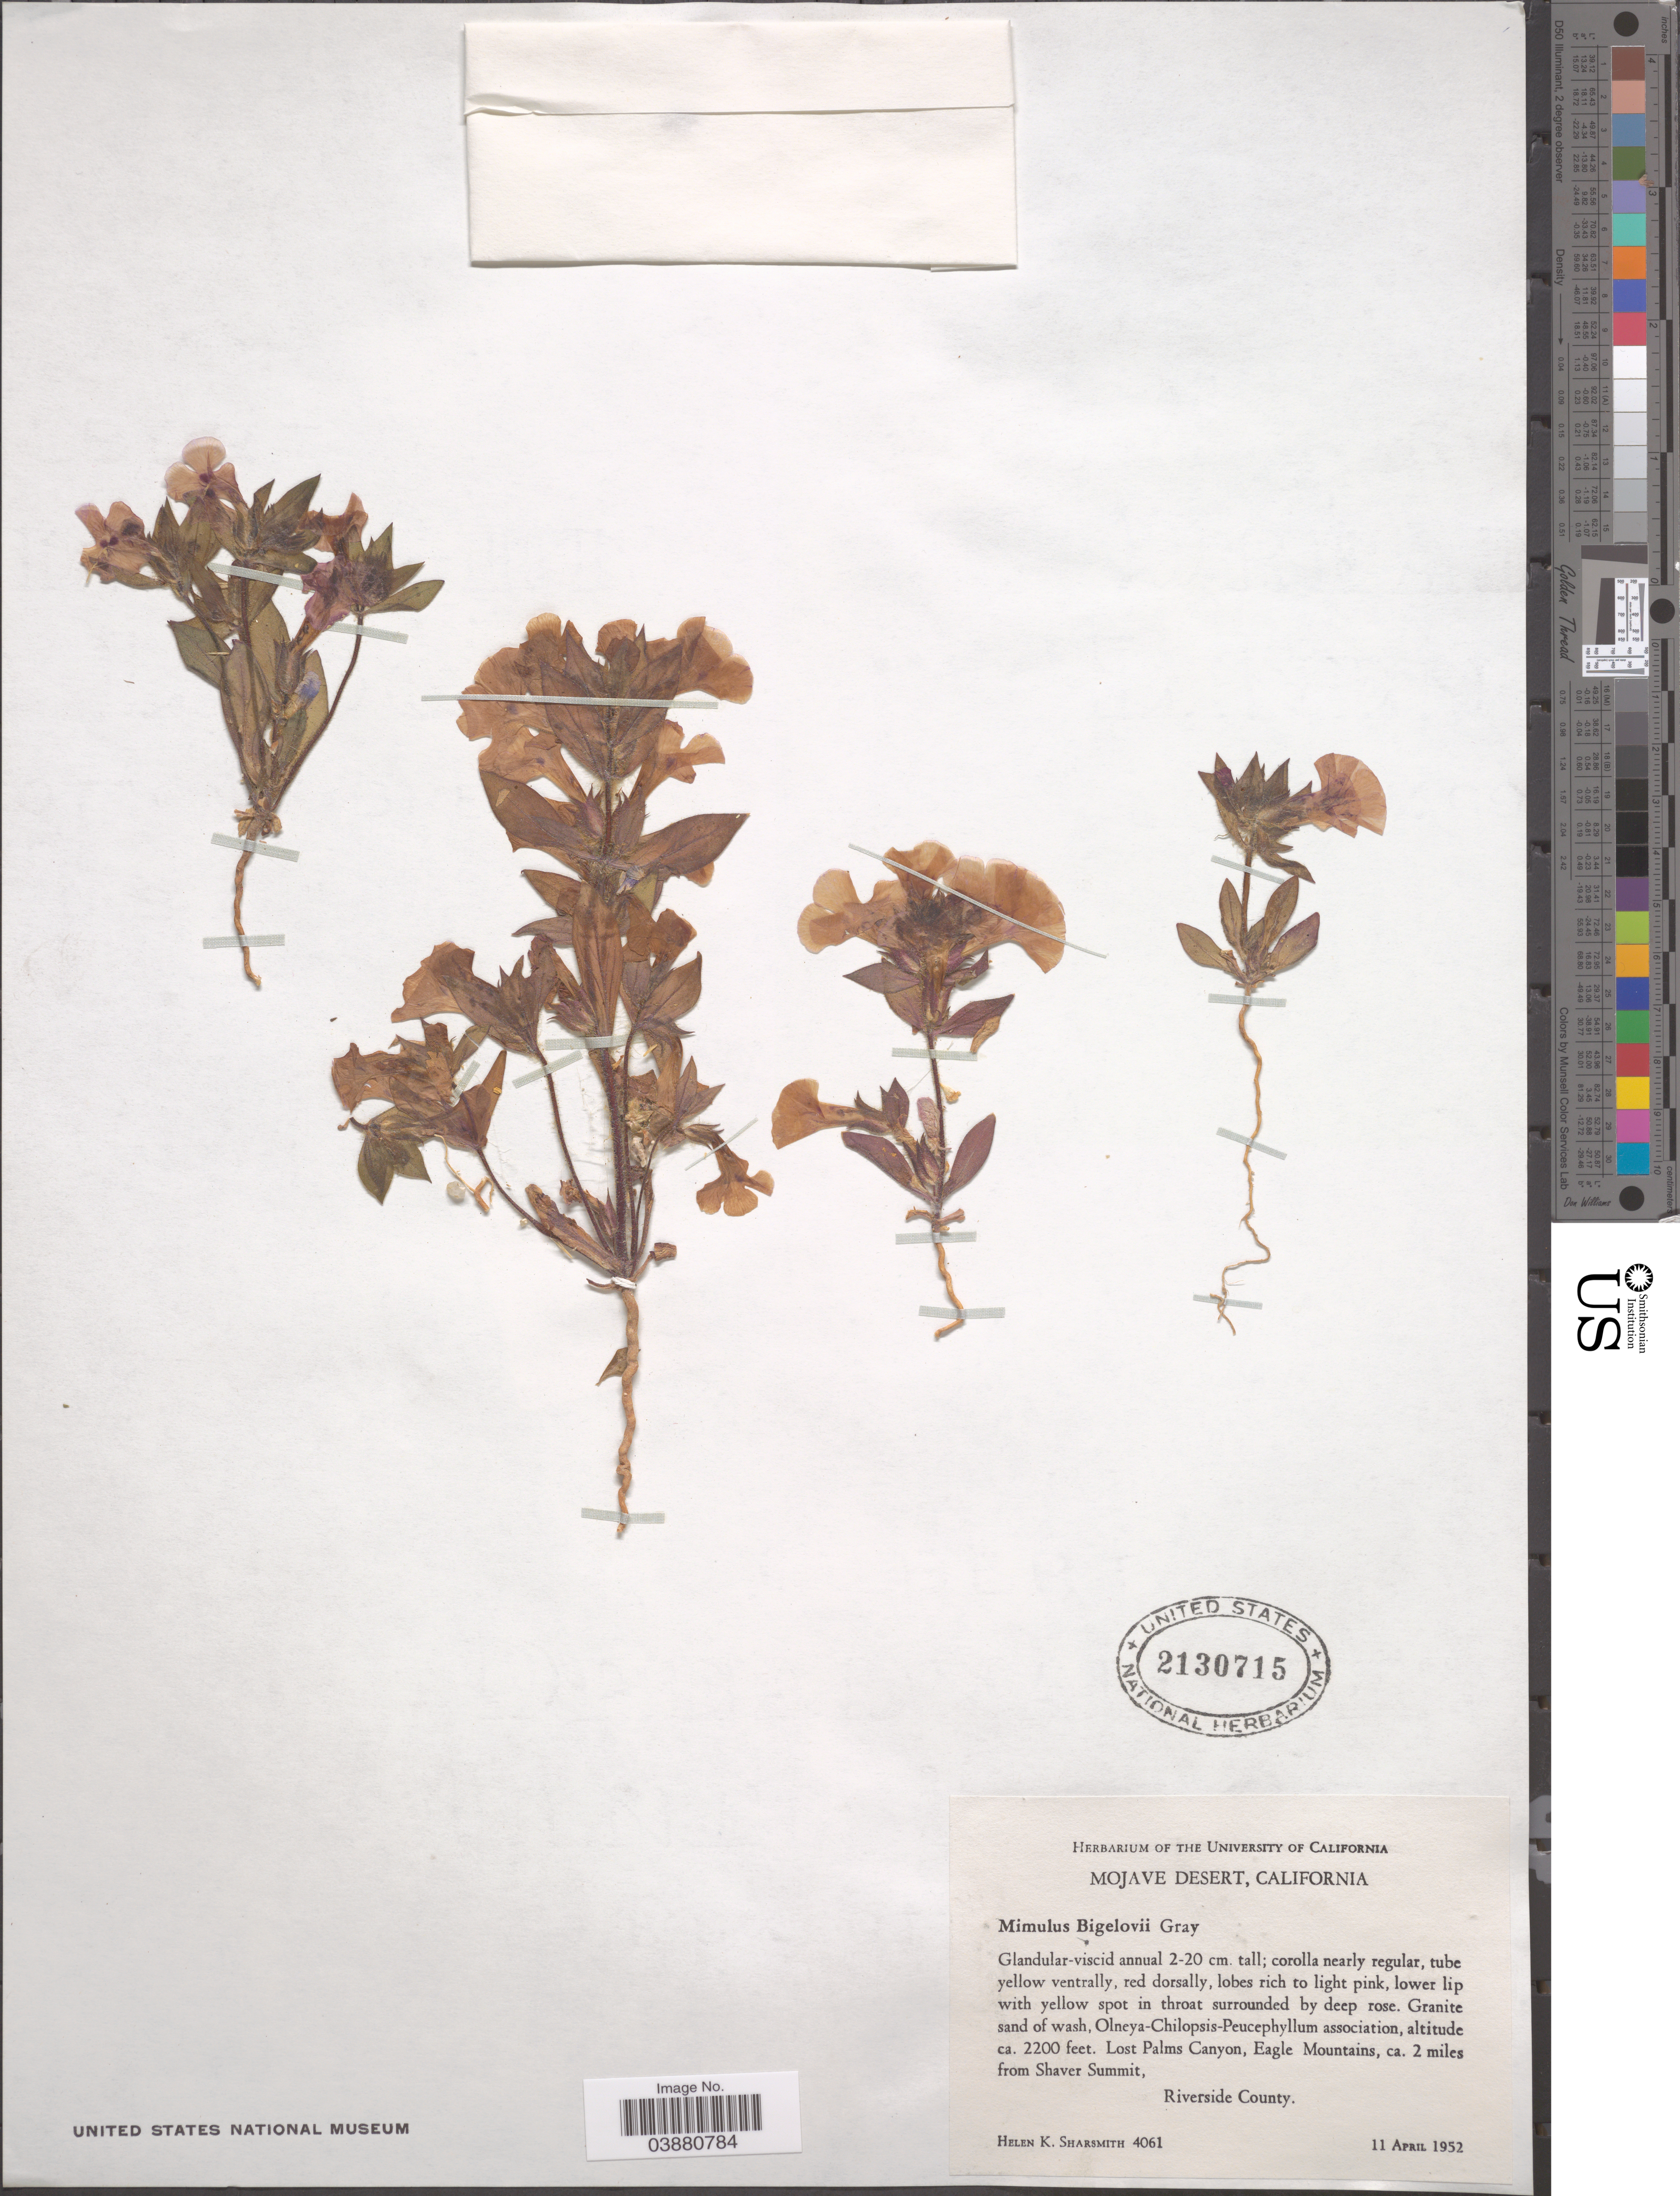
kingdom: Plantae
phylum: Tracheophyta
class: Magnoliopsida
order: Lamiales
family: Phrymaceae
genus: Mimulus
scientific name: Mimulus bigelovii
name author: (A. Gray) G.L. Nesom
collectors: H. Sharsmith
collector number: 4061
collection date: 1952-04-11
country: United States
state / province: California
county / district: Riverside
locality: Mojave Desert. Lost Palms Canyon, Eagle Mountains, ca. 2 miles from Shaver Summit, Riverside COunty.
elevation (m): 671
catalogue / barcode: US 2130715